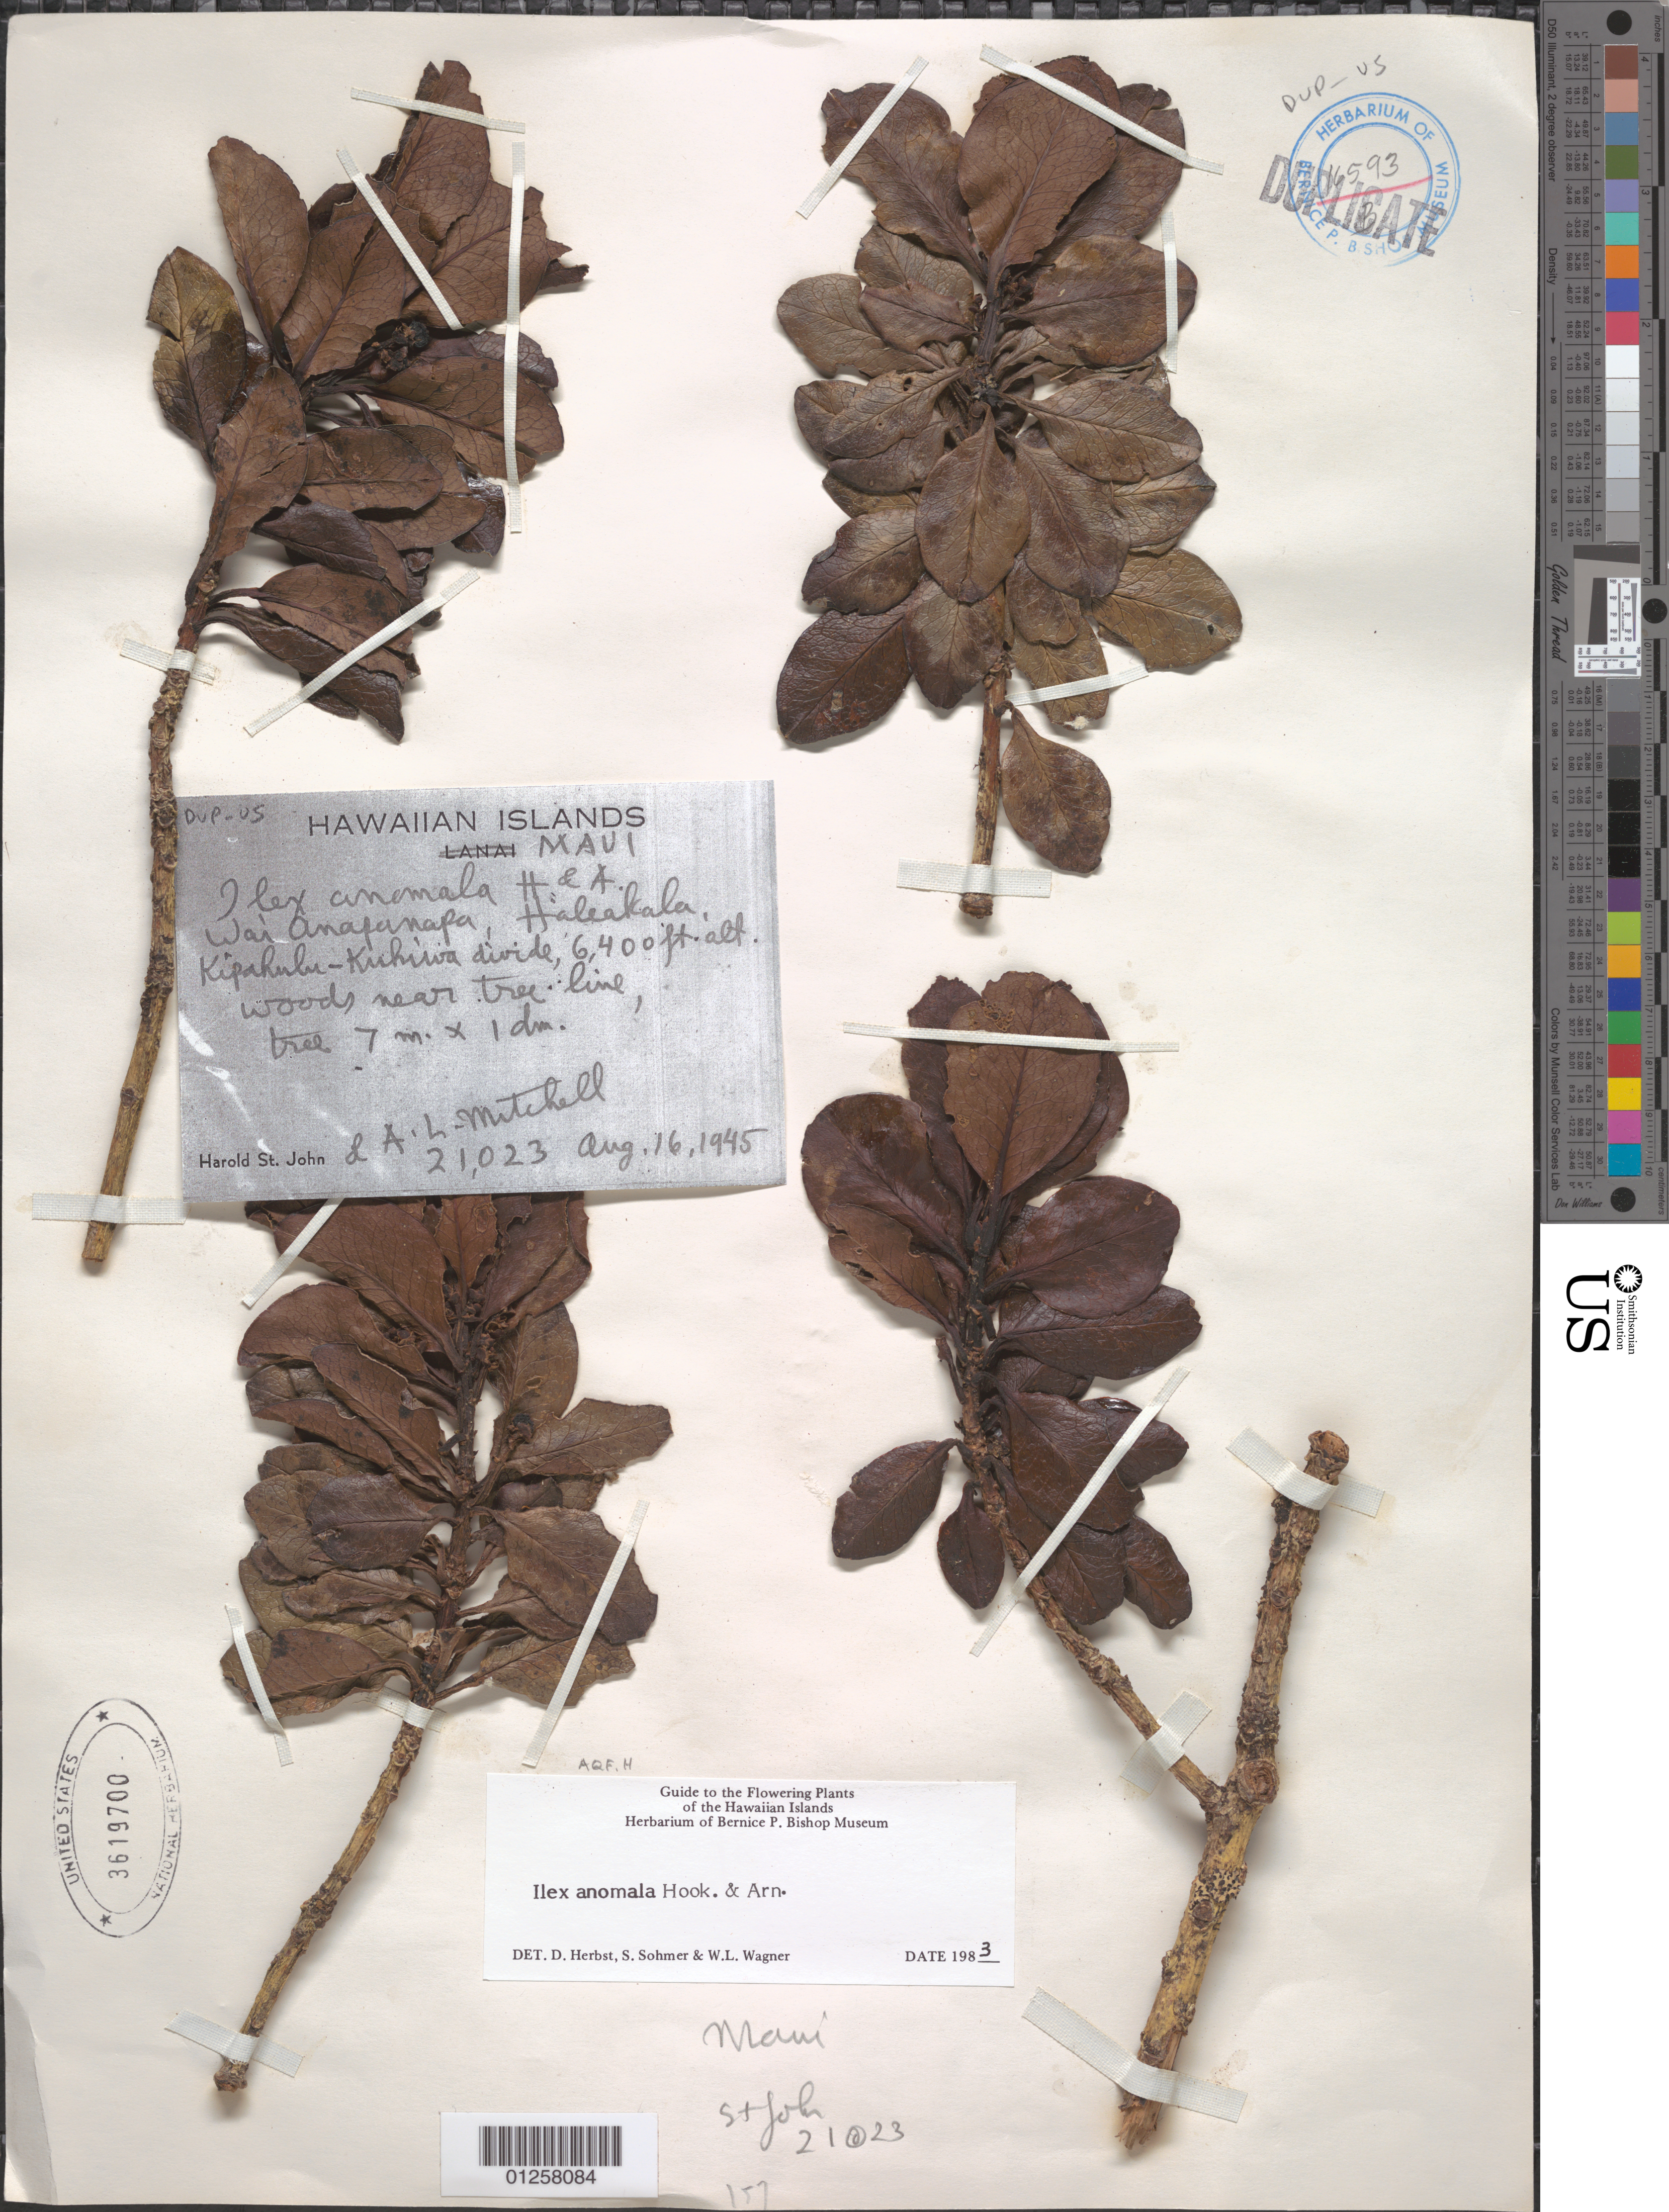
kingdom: Plantae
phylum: Tracheophyta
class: Magnoliopsida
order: Aquifoliales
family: Aquifoliaceae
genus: Ilex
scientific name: Ilex anomala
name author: Hook. & Arn.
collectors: H. St. John & A. Mitchell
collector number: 21023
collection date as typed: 16 Aug 1945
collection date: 1945-08-16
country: United States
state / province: Hawaii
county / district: Maui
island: Maui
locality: Wai Anapanapa, Haleakala, Kipahulu- Kuhiwa divide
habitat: Woods near tree line.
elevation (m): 1951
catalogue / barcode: US 3619700